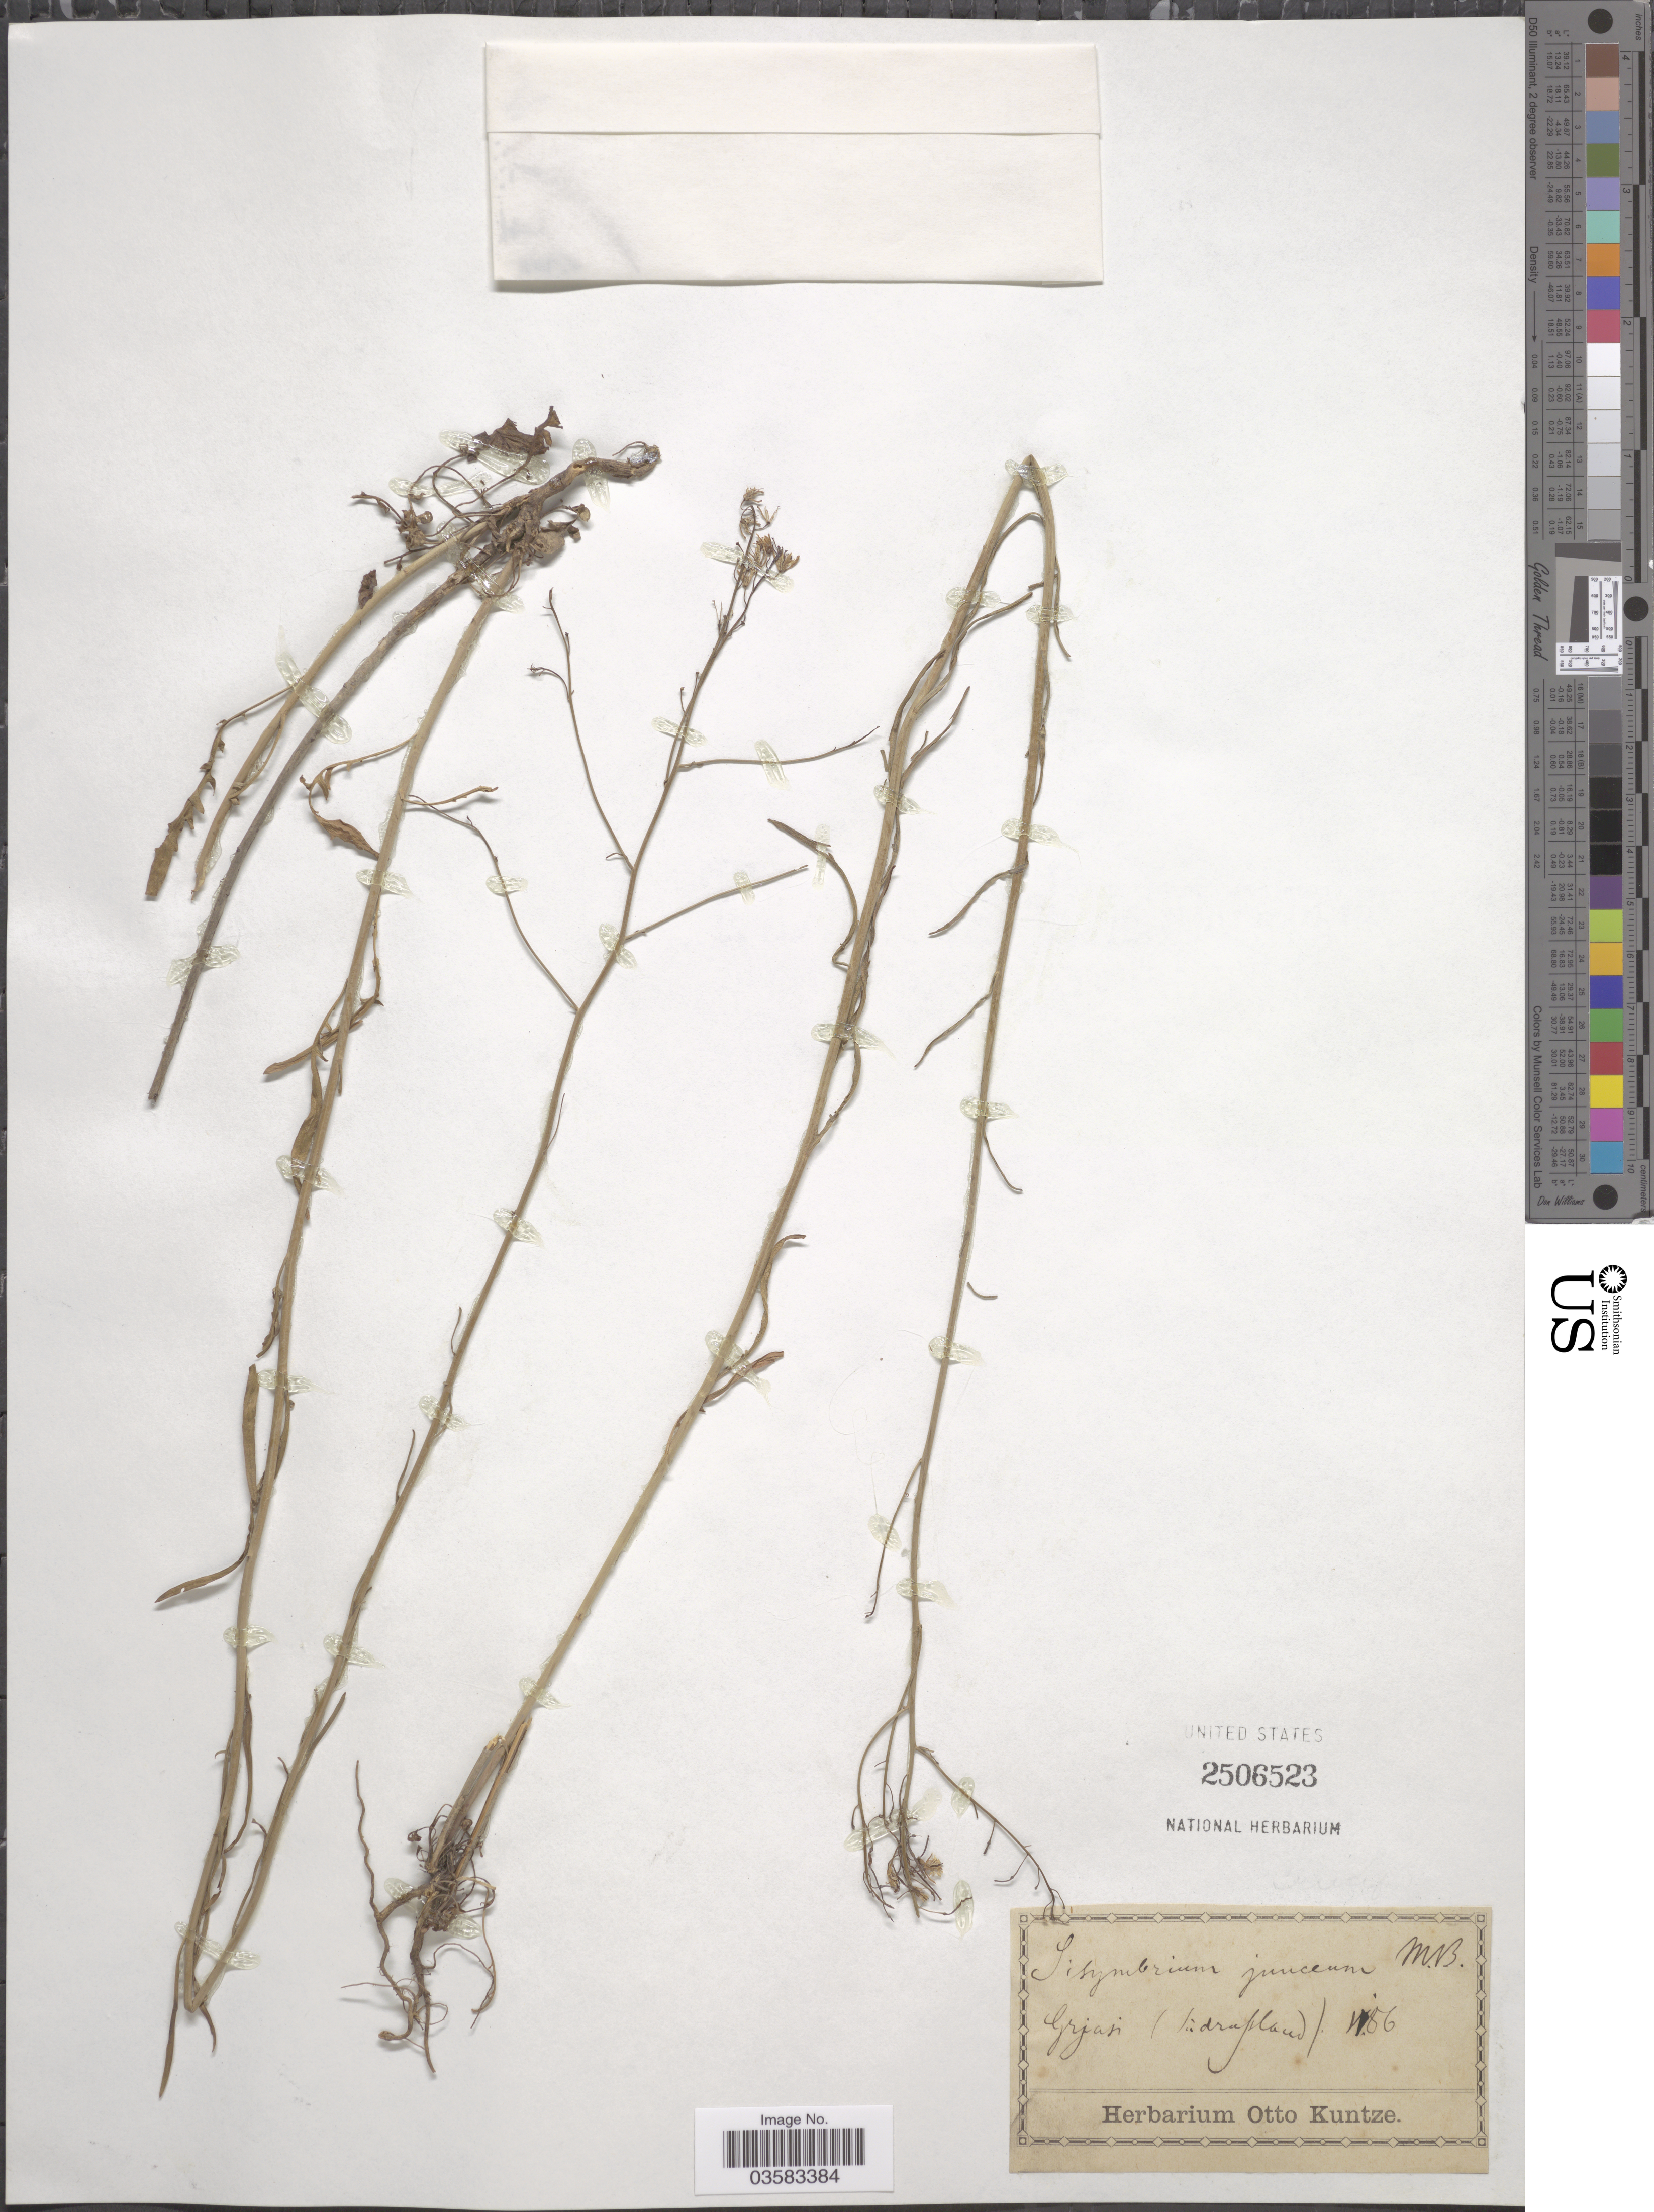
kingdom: Plantae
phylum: Tracheophyta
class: Magnoliopsida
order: Brassicales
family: Brassicaceae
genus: Sisymbrium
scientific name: Sisymbrium junceum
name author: Molk.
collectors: ex herb. Otto Kuntze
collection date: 1886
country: Russian Federation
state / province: Lipetsk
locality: Grjasi (Südrussland)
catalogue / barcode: US 2506523